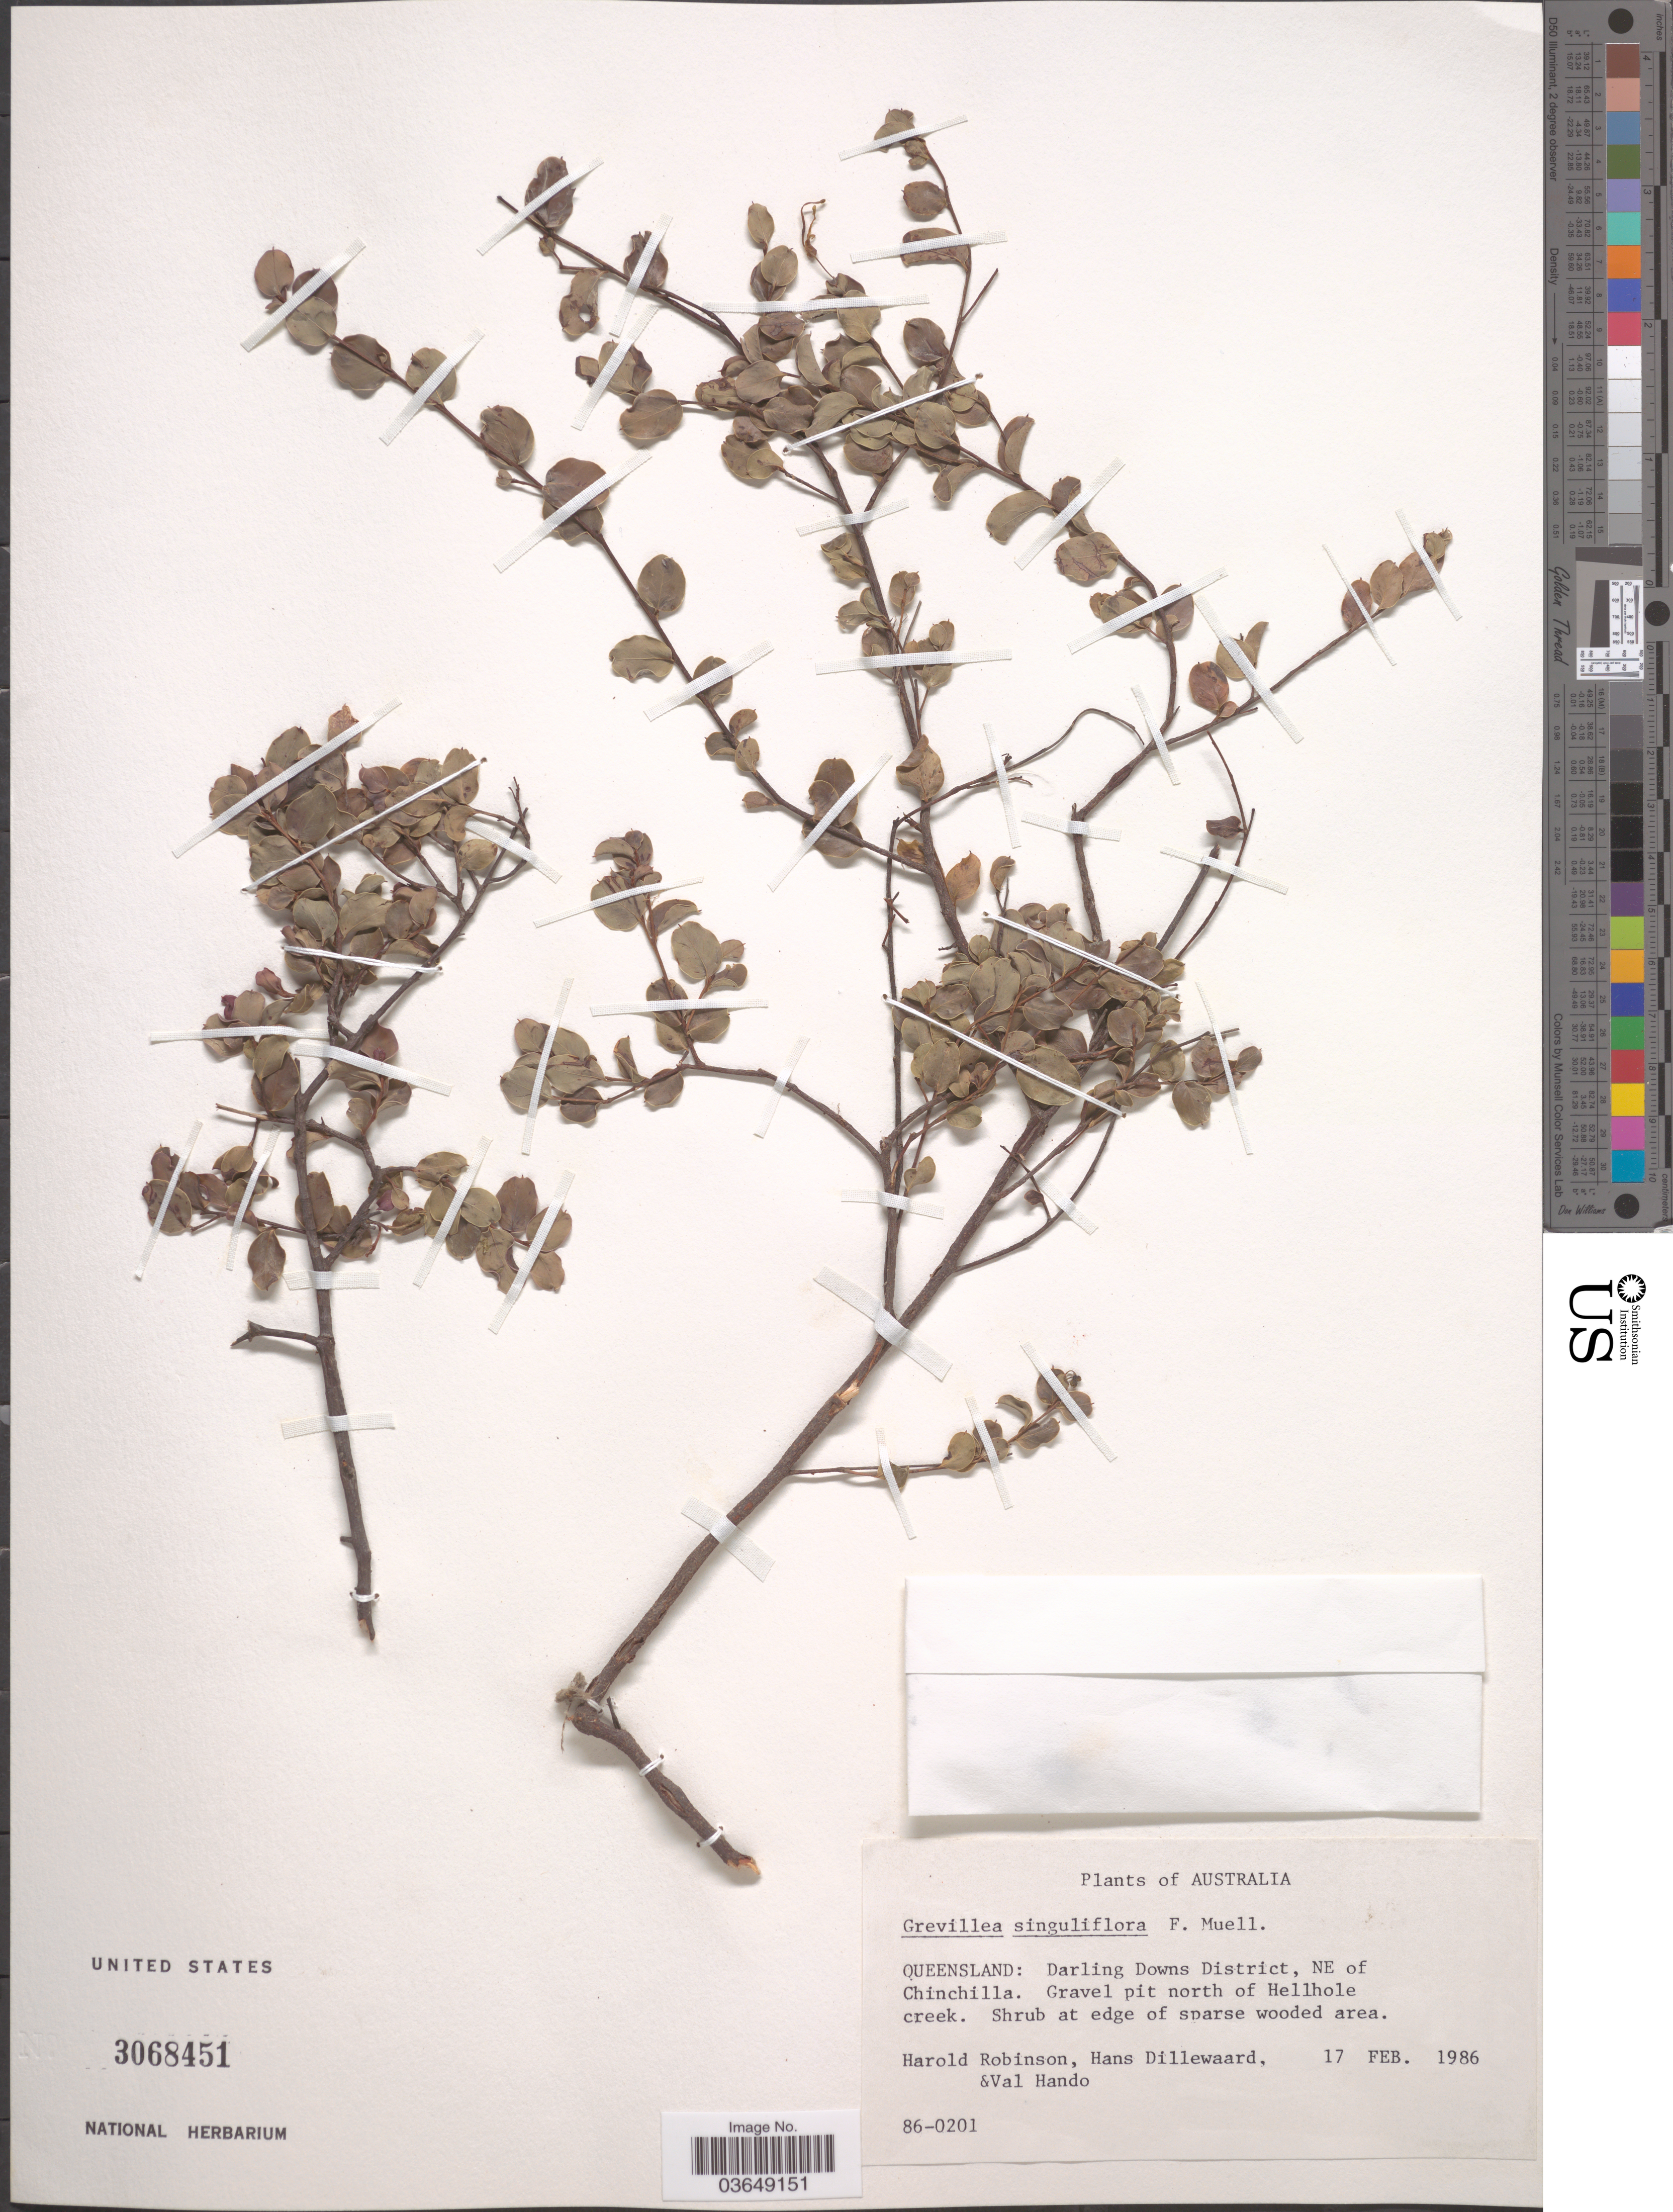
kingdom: Plantae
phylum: Tracheophyta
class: Magnoliopsida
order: Proteales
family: Proteaceae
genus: Grevillea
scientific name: Grevillea singuliflora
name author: F. Muell.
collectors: H. Robinson, H. Dillewaard & V. Hando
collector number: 89-0201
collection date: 1986-02-17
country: Australia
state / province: Queensland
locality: Darling Downs District, NE of Chinchilla. Gravel pit north of Hellhole creek.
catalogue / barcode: US 3068451